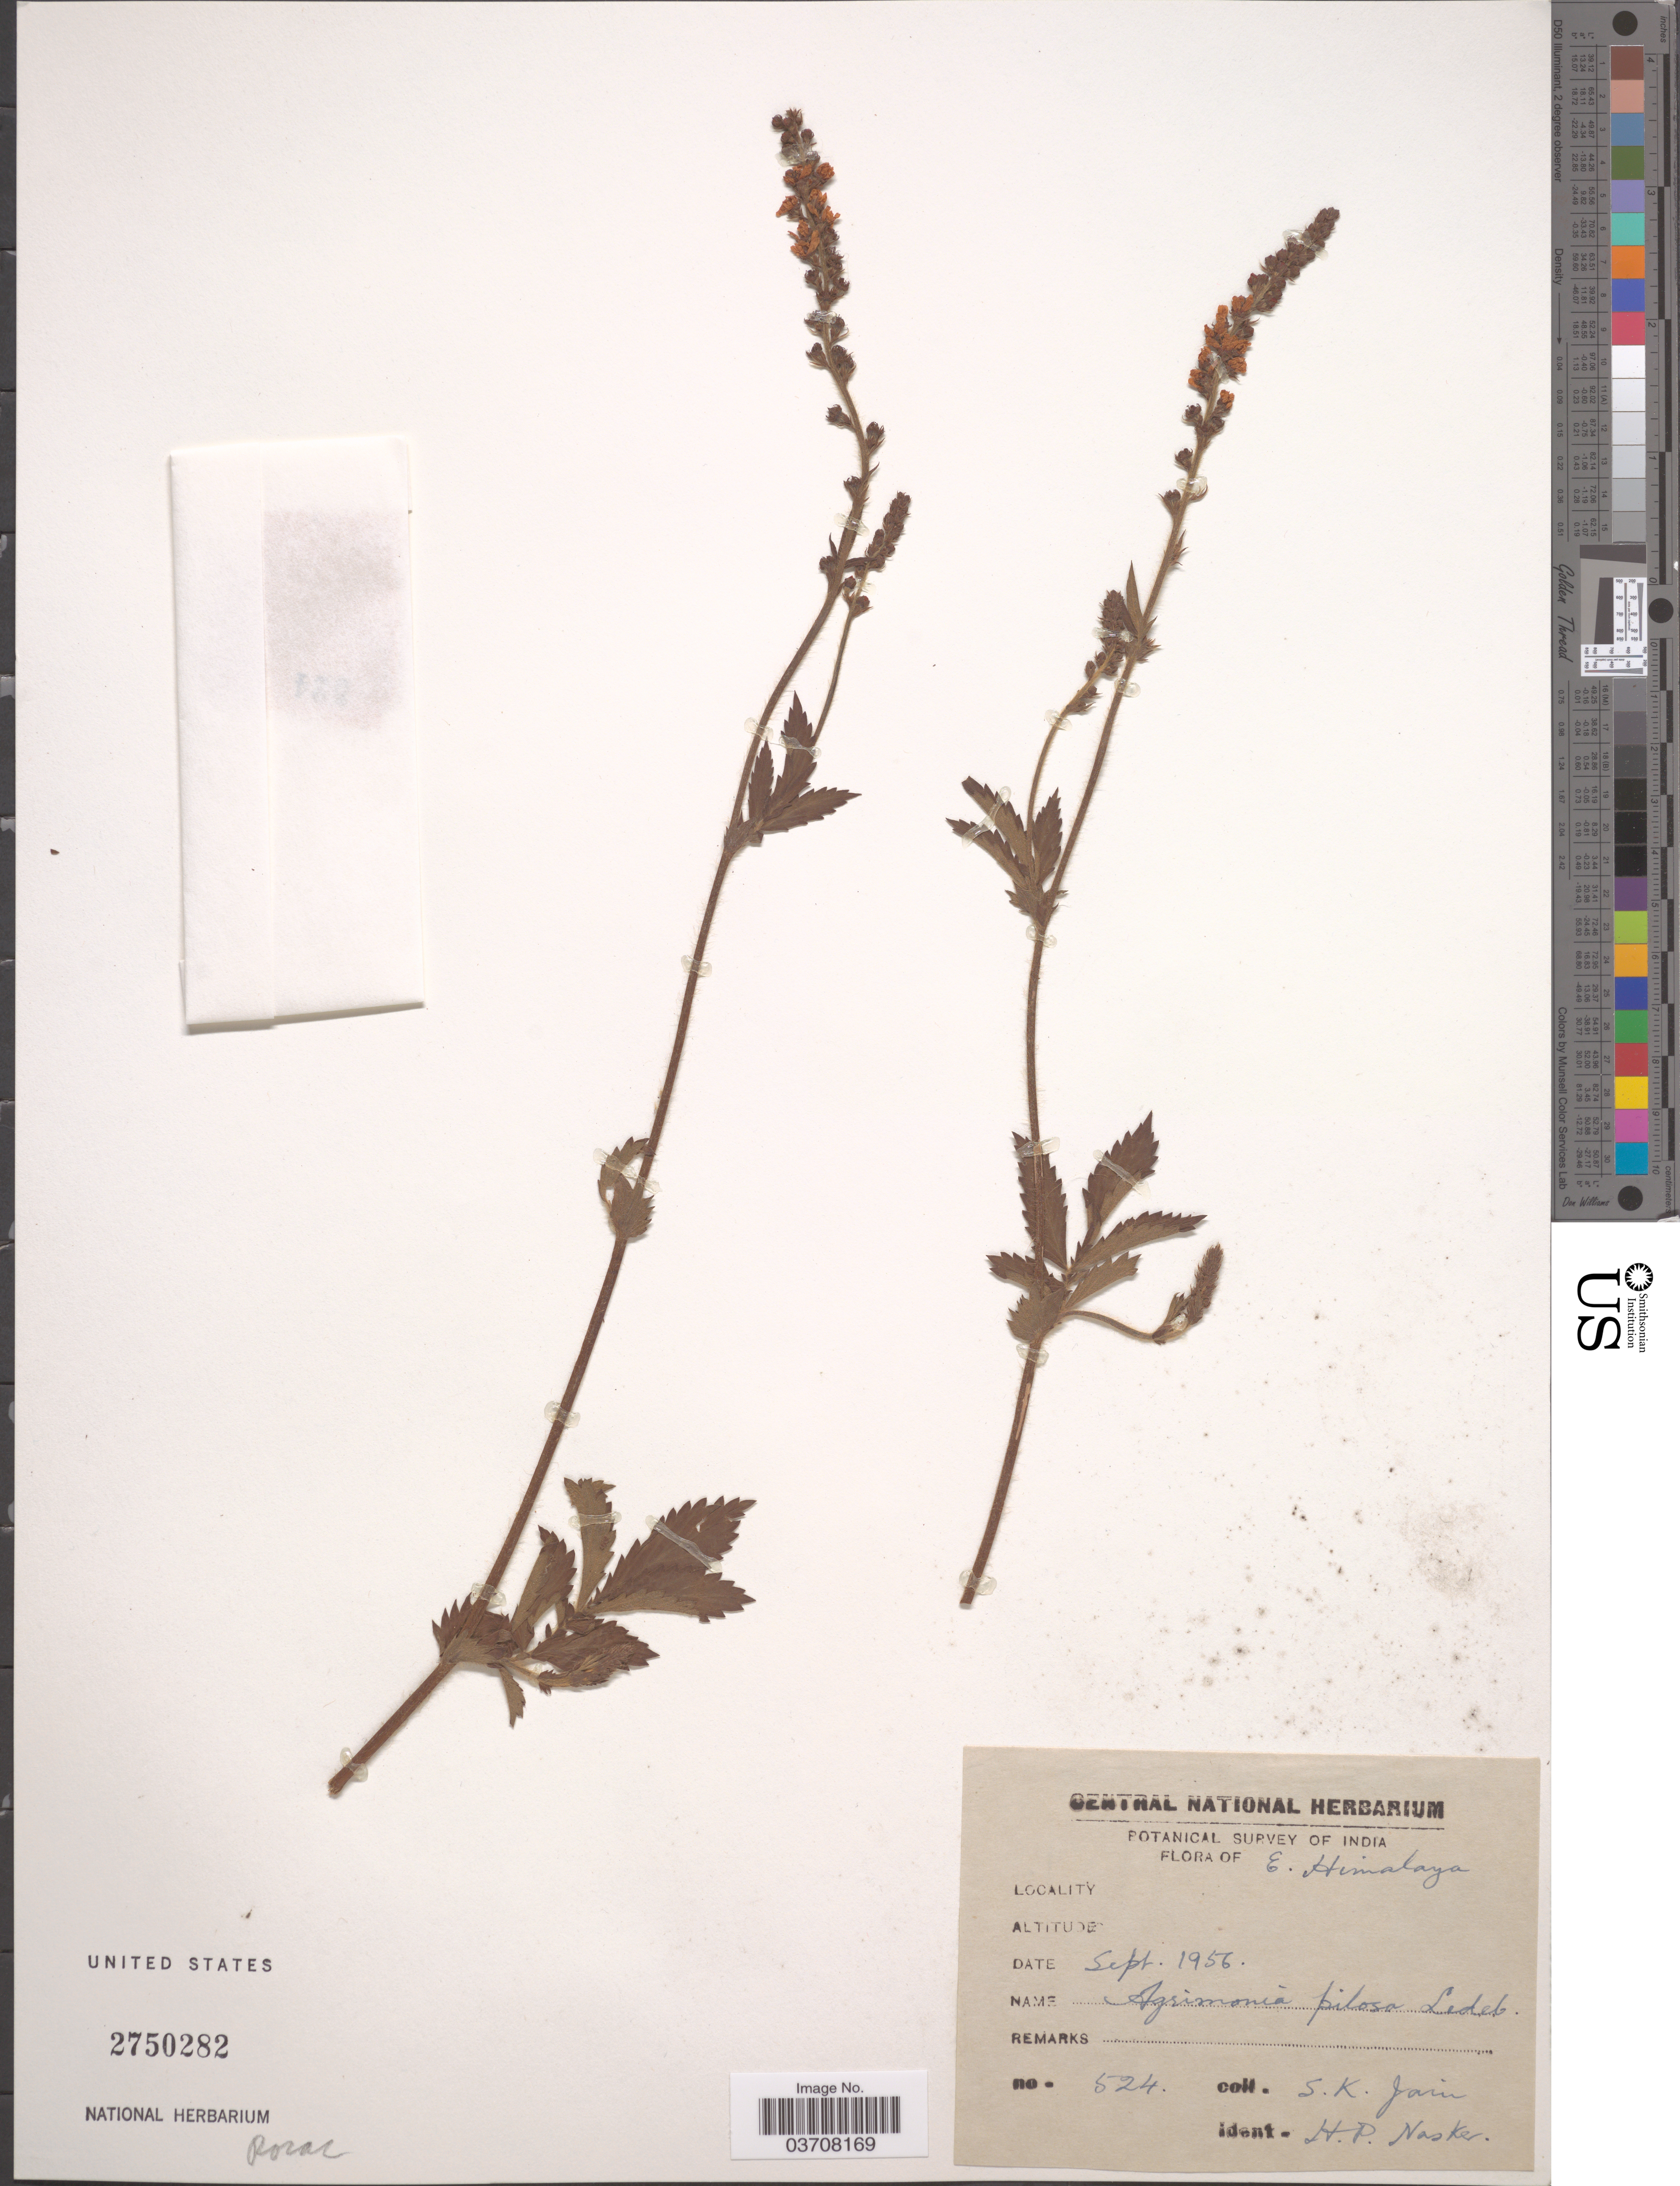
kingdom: Plantae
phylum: Tracheophyta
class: Magnoliopsida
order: Rosales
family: Rosaceae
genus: Agrimonia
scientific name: Agrimonia pilosa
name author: Ledeb.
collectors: S. Jain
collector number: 524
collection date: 1956-09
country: India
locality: E. Himalaya.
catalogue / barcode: US 2750282